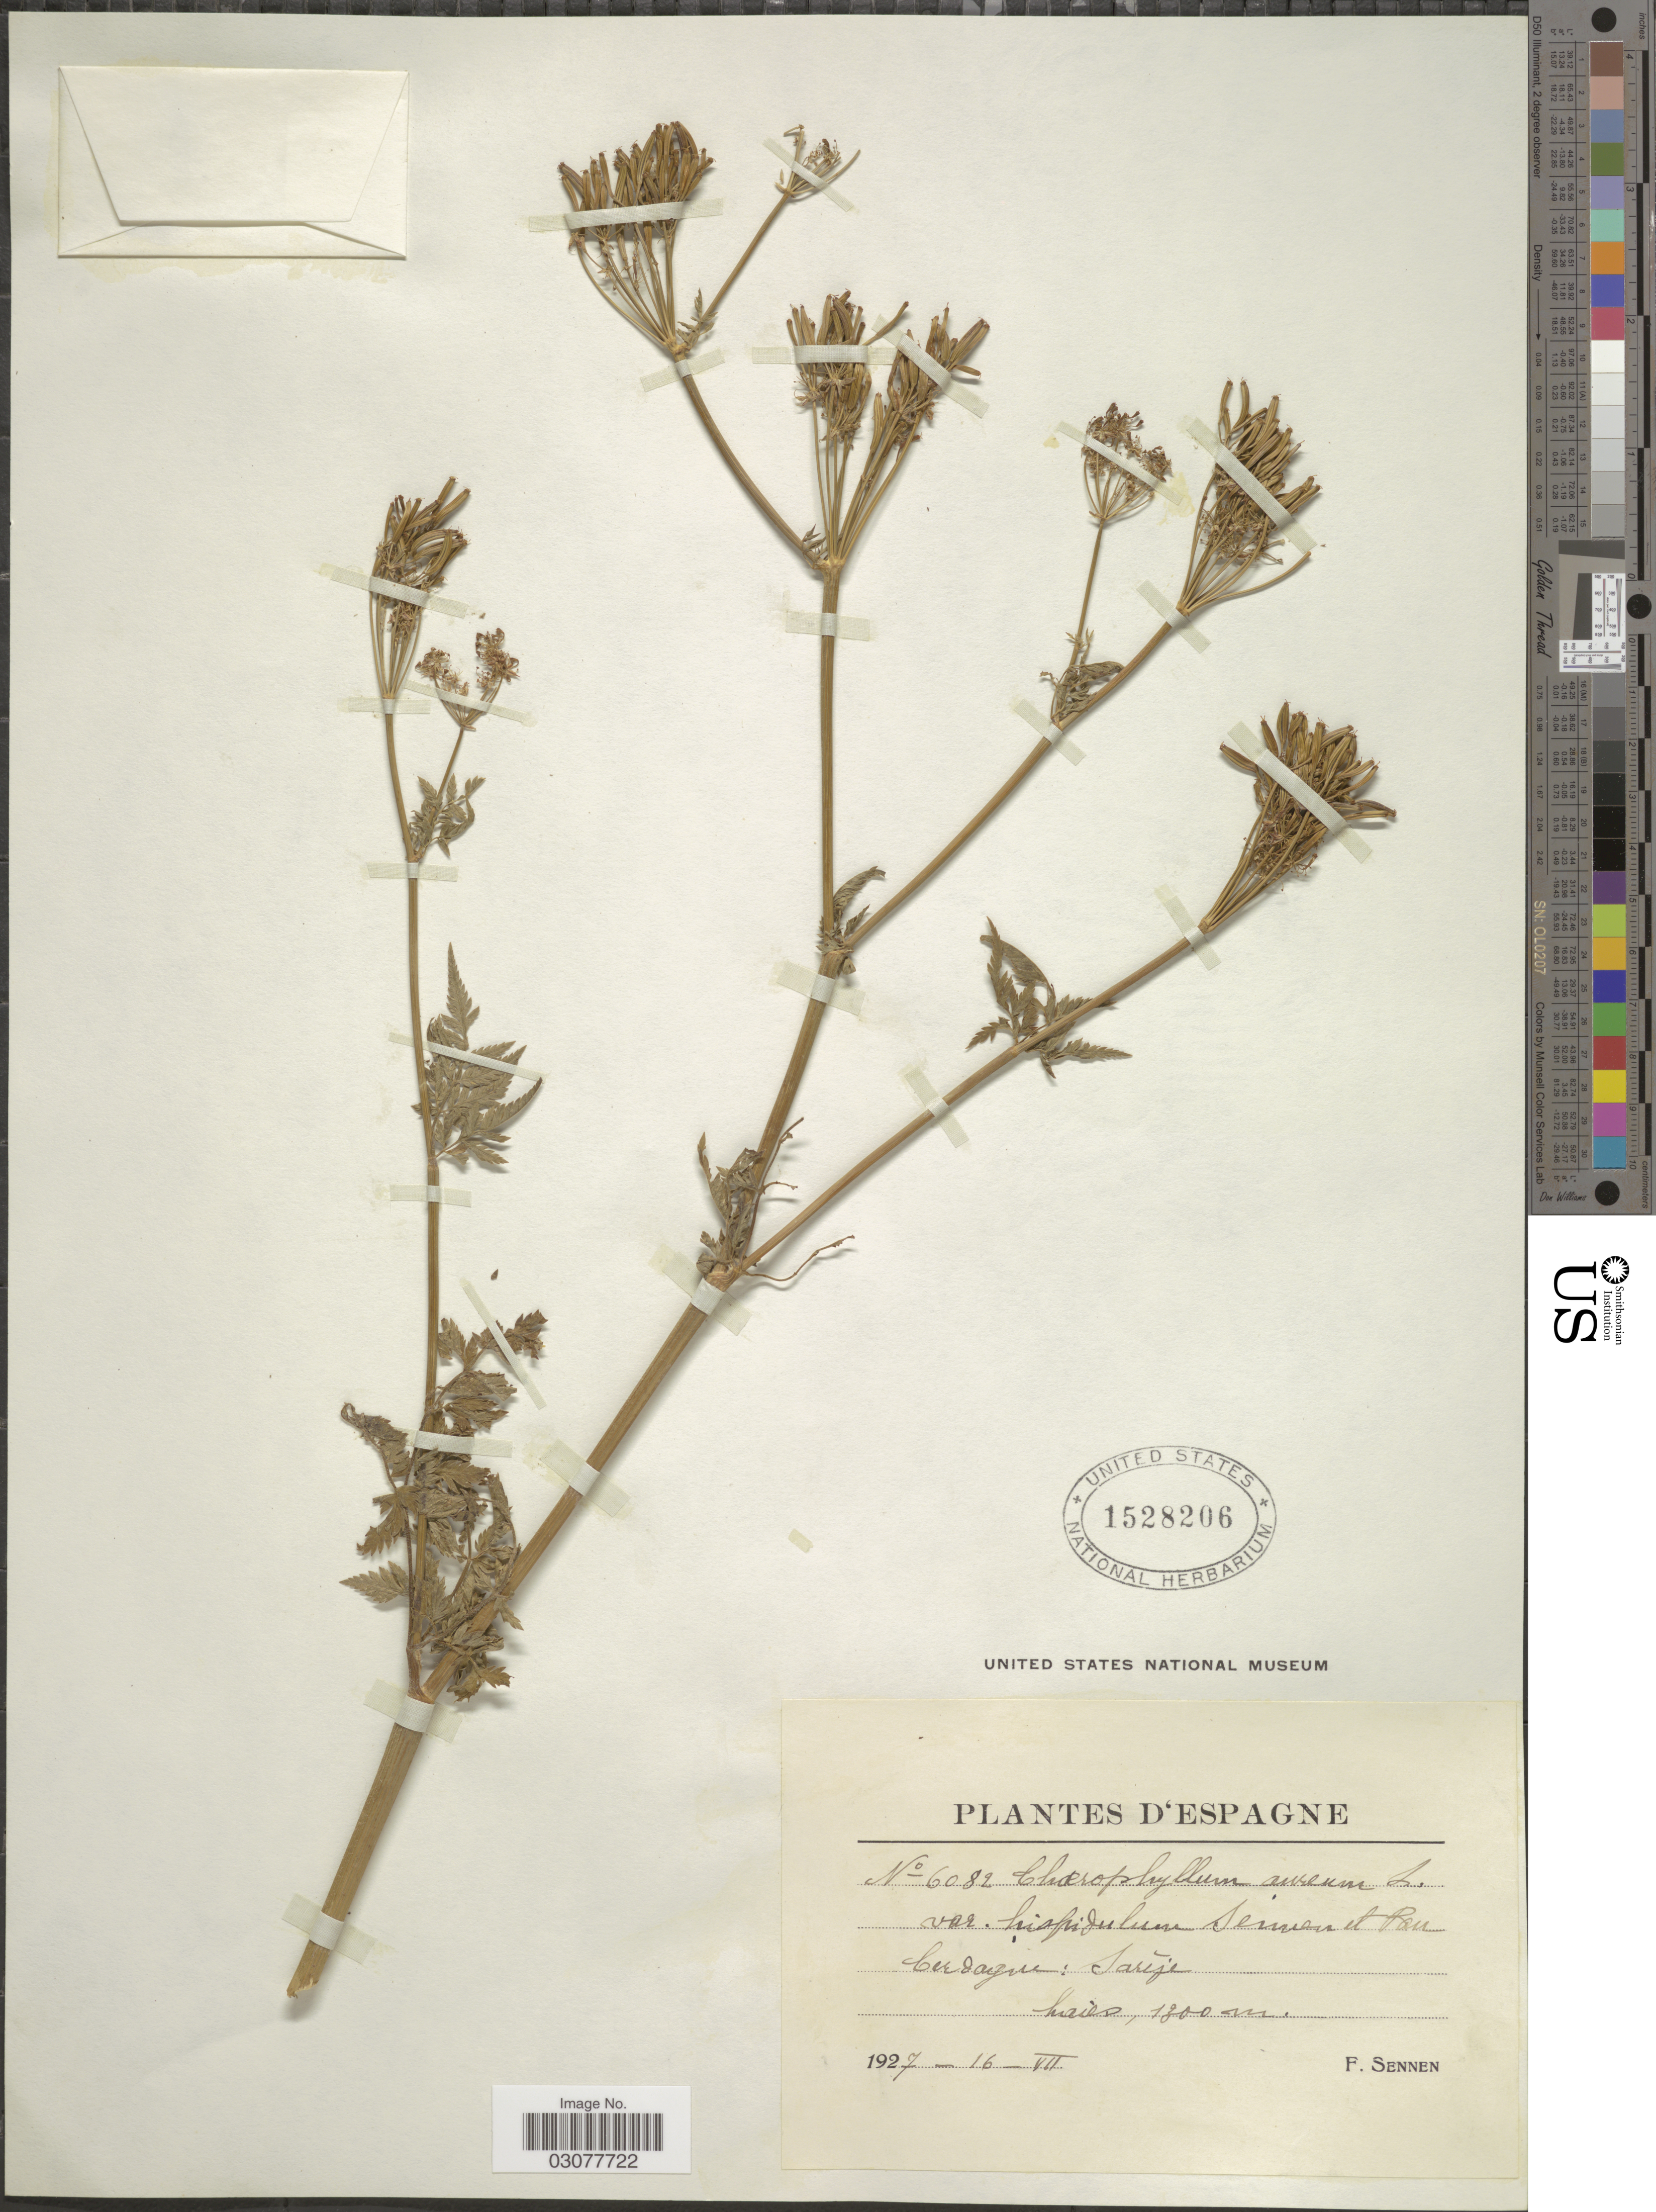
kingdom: Plantae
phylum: Tracheophyta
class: Magnoliopsida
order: Apiales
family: Apiaceae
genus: Chaerophyllum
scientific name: Chaerophyllum aureum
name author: L.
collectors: E. Sennen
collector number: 6082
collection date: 1927-07-16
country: Spain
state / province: Catalunya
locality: D'Espagne, Cerdagne: Sareje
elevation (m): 1800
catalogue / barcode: US 1528206